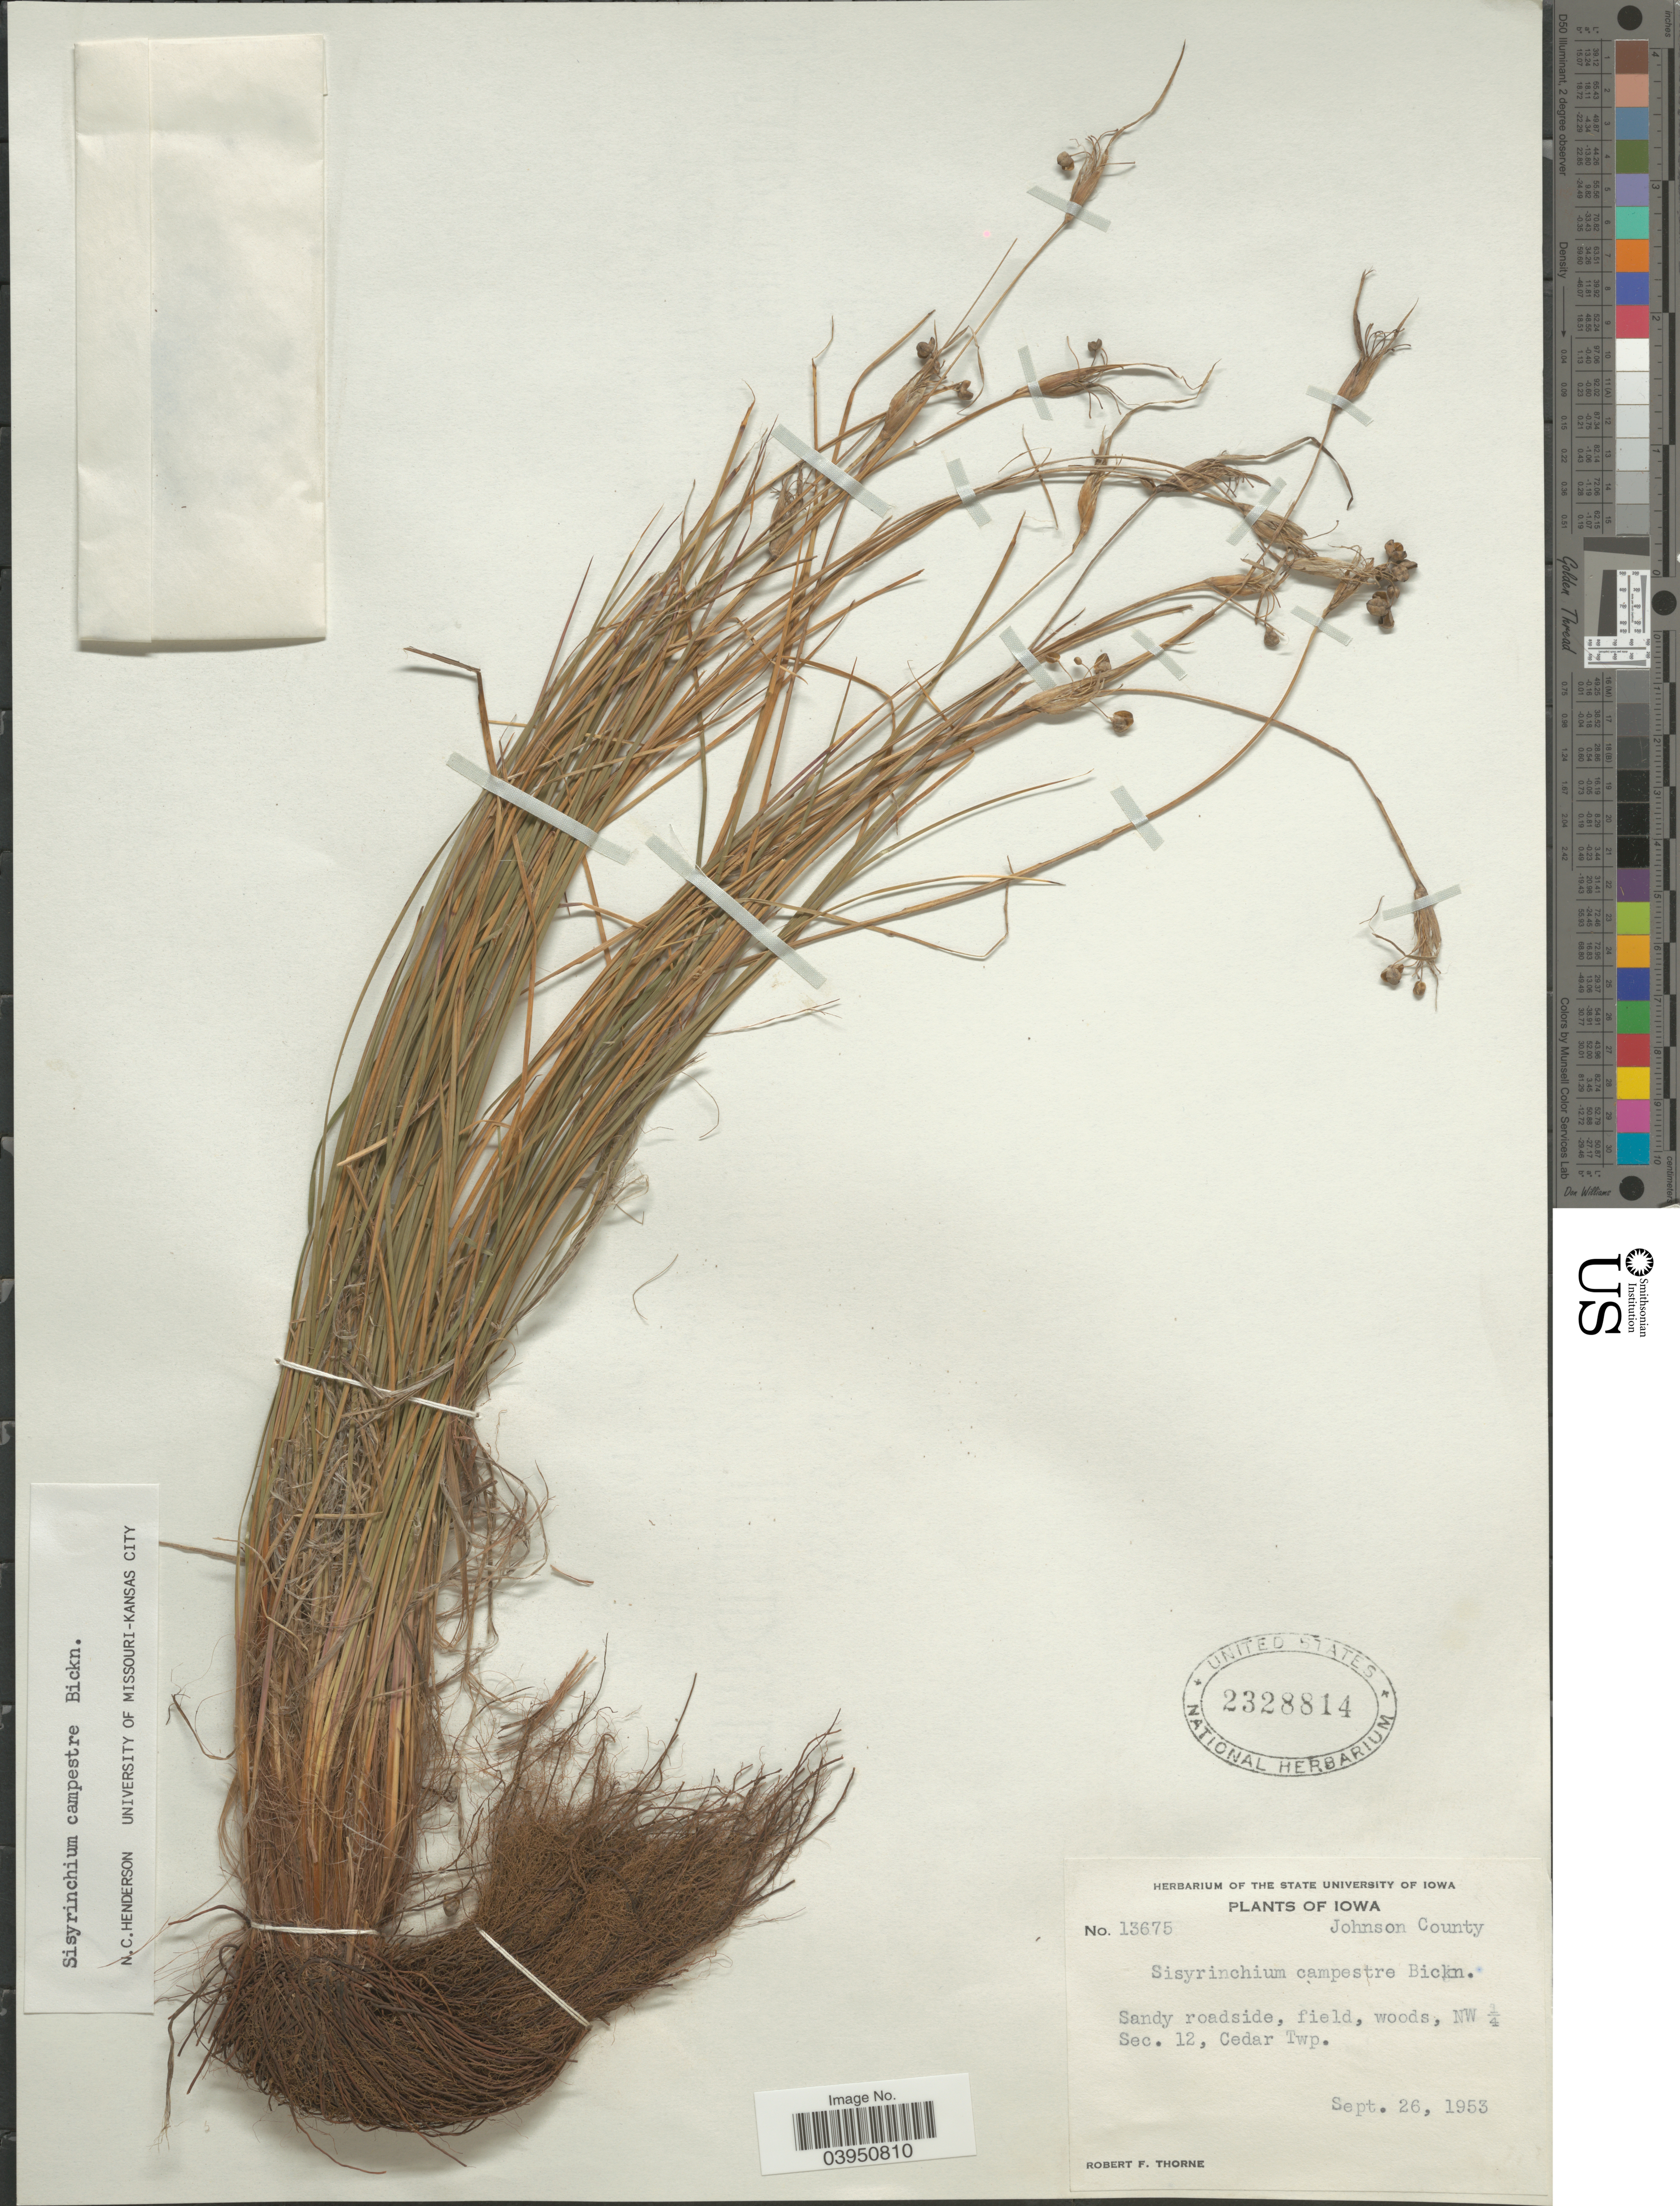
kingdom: Plantae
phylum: Tracheophyta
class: Liliopsida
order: Asparagales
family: Iridaceae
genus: Sisyrinchium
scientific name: Sisyrinchium campestre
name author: E.P. Bicknell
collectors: R. F. Thorne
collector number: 13675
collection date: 1953-09-26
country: United States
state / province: Iowa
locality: Johnson County. NW ¼ Sec. 12, Cedar Twp.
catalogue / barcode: US 2328814